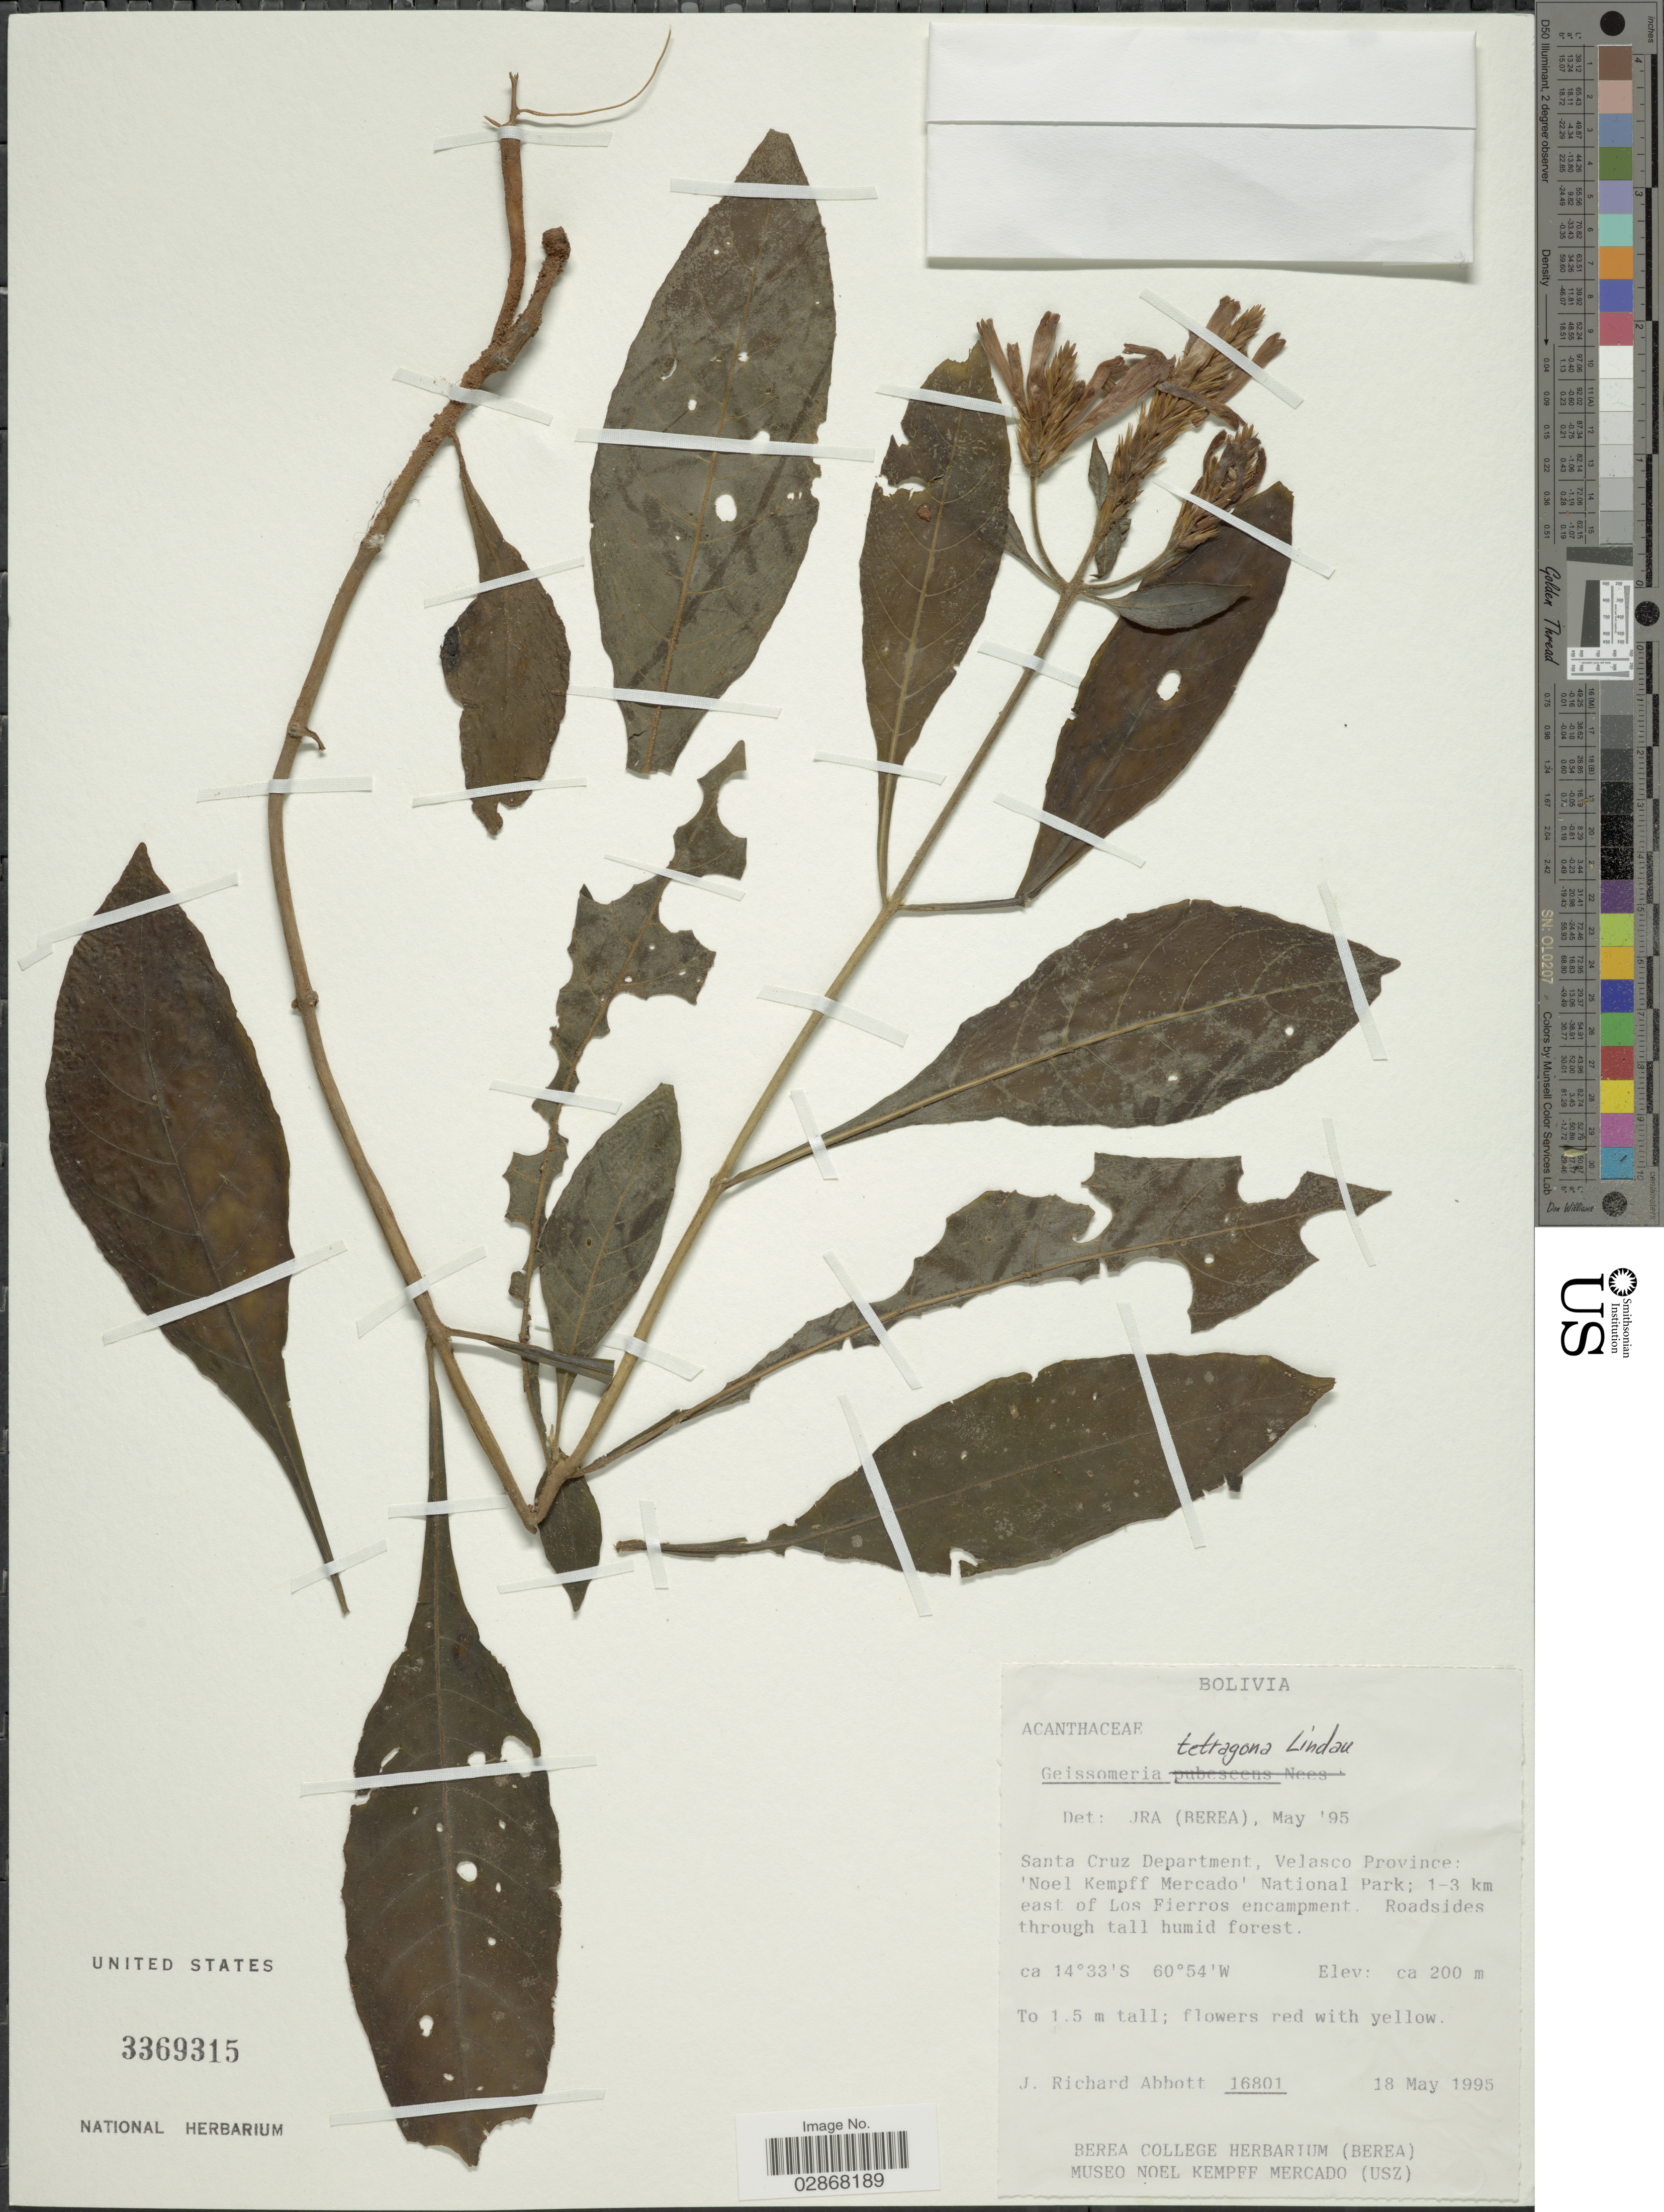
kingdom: Plantae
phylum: Tracheophyta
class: Magnoliopsida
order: Lamiales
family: Acanthaceae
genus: Geissomeria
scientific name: Geissomeria longiflora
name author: Lindl.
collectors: J. R. Abbott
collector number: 16801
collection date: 1995-05-18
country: Bolivia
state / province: Santa Cruz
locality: Santa Cruz Department, Velasco Province: 'Noel Kempff Mercado' National Park; 1-3 km east of Los Fierros encampment.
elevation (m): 200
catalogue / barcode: US 3369315